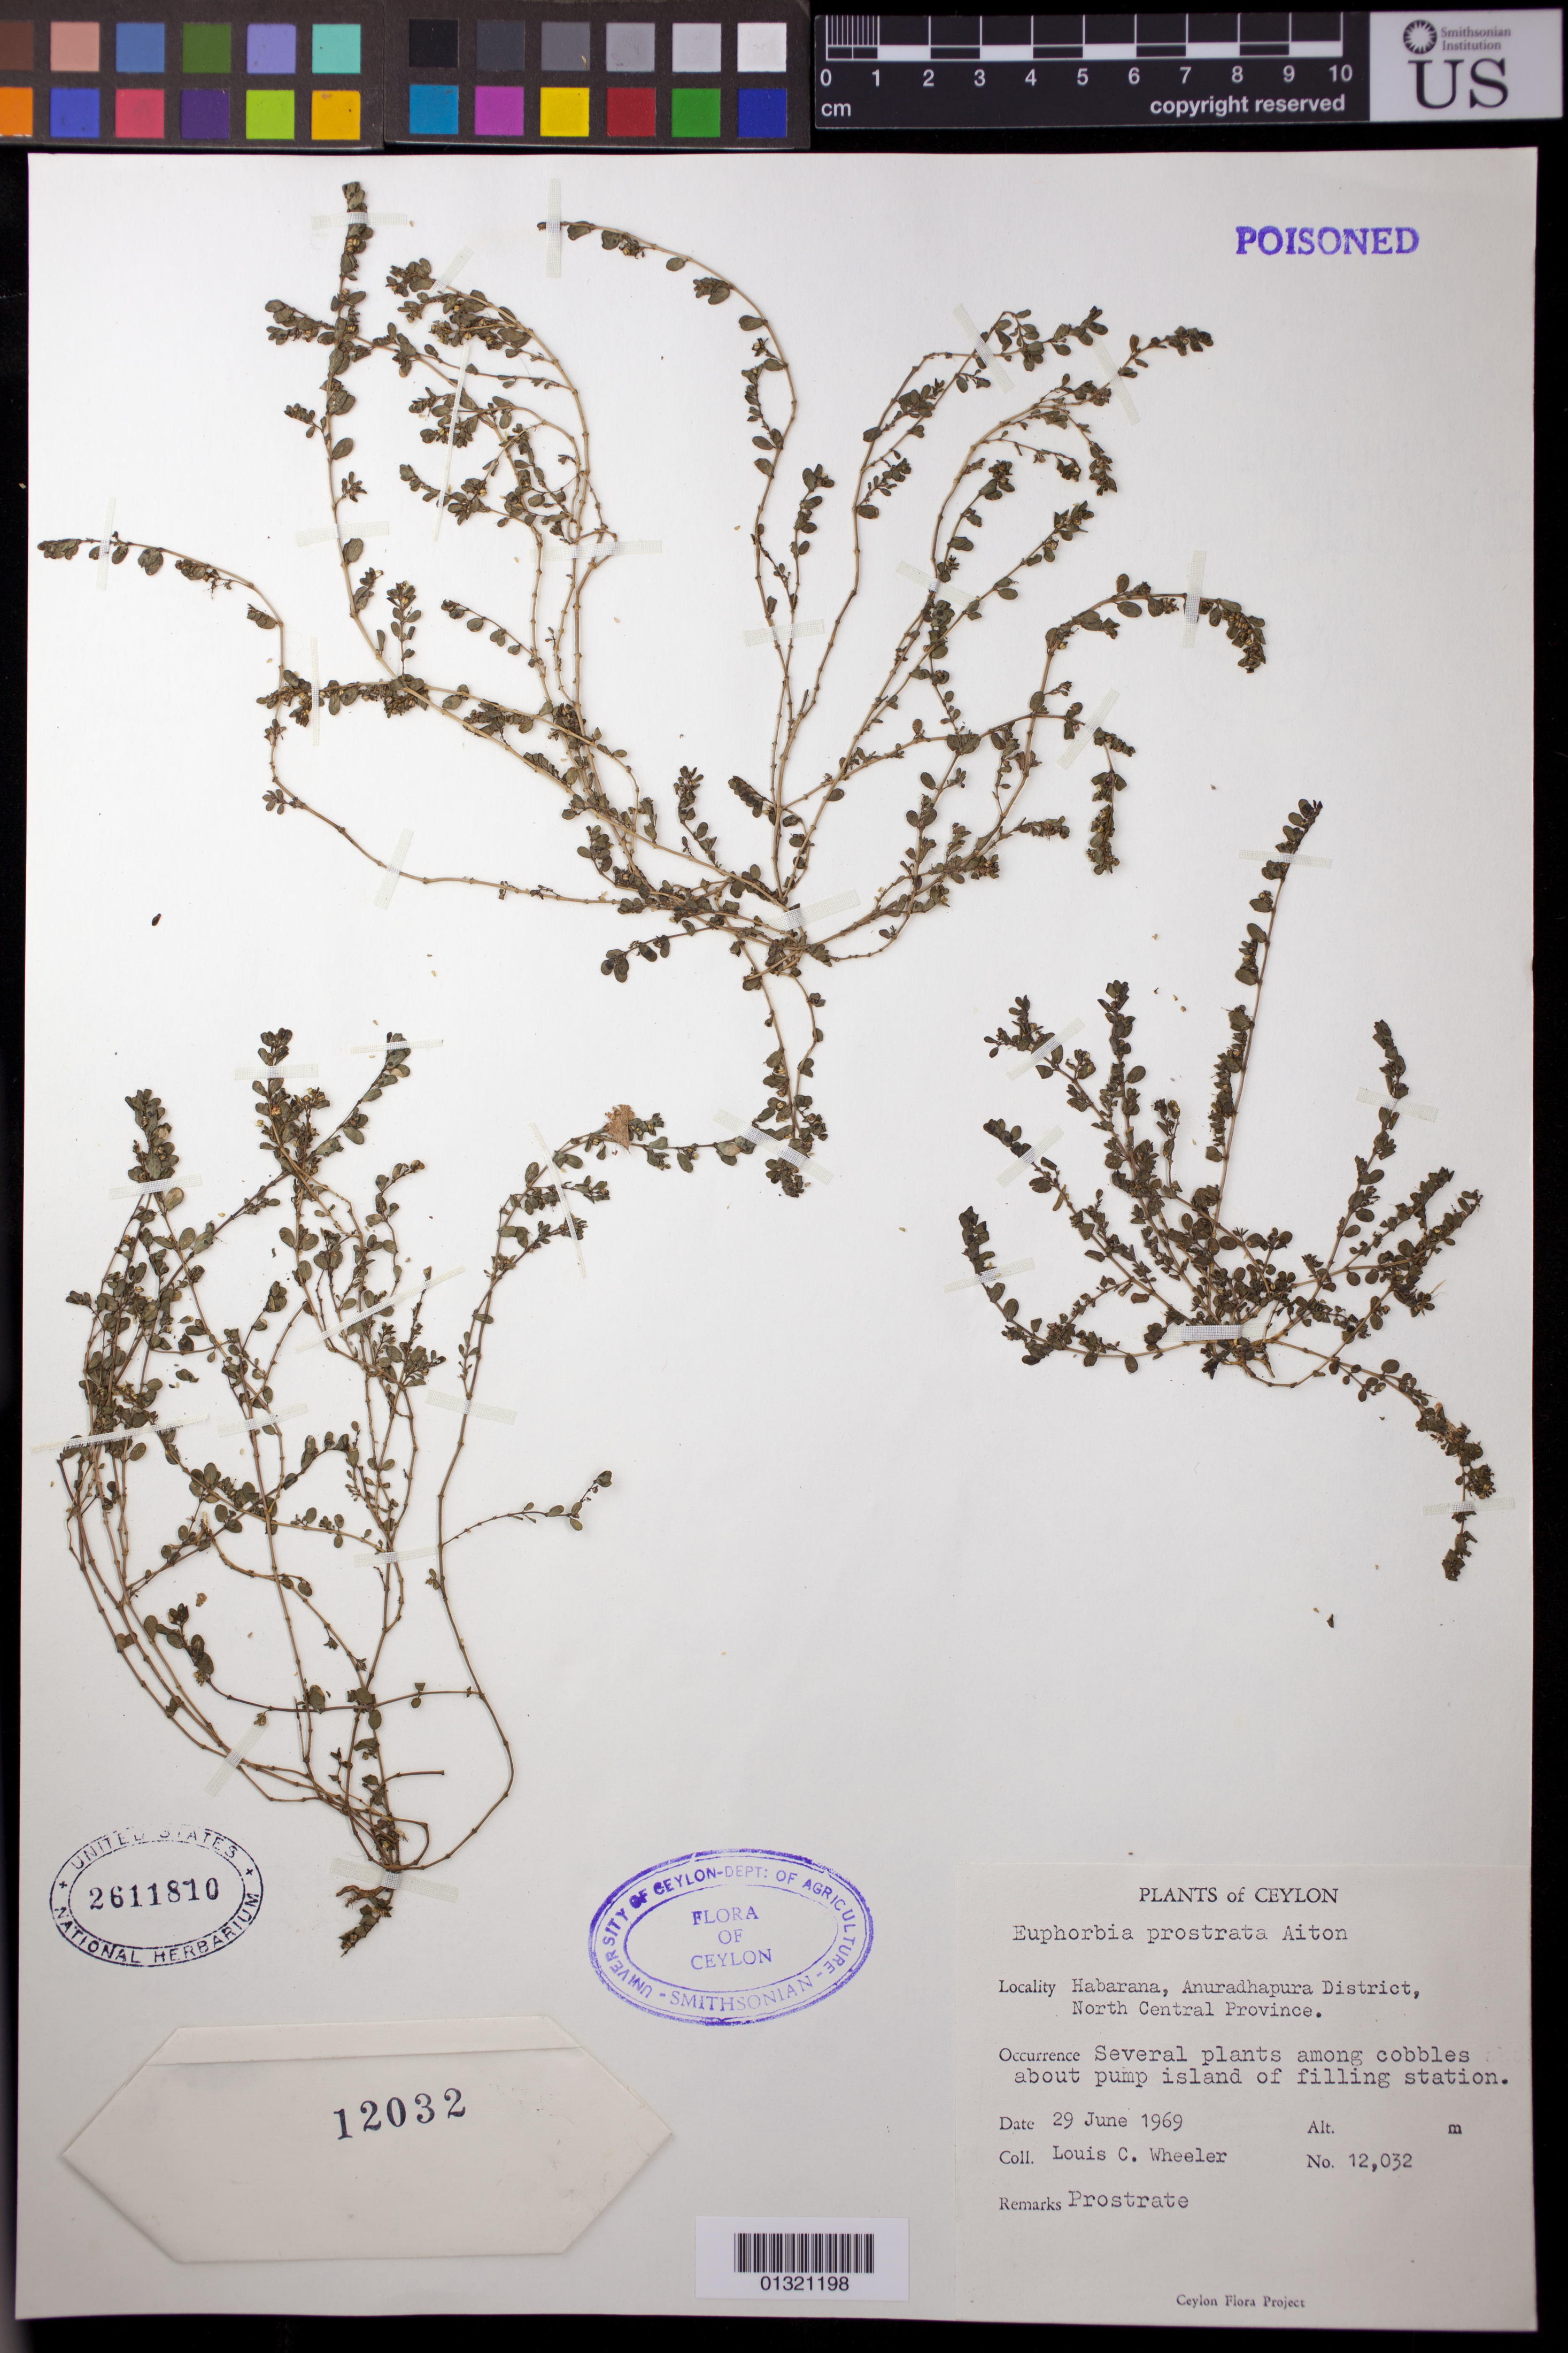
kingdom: Plantae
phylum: Tracheophyta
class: Magnoliopsida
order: Malpighiales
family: Euphorbiaceae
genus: Euphorbia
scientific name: Euphorbia thymifolia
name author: L.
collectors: L. C. Wheeler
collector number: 12032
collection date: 1969-06-29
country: Sri Lanka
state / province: North Central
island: Ceylon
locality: Habarana, Anuradhapura District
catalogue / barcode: US 2611810